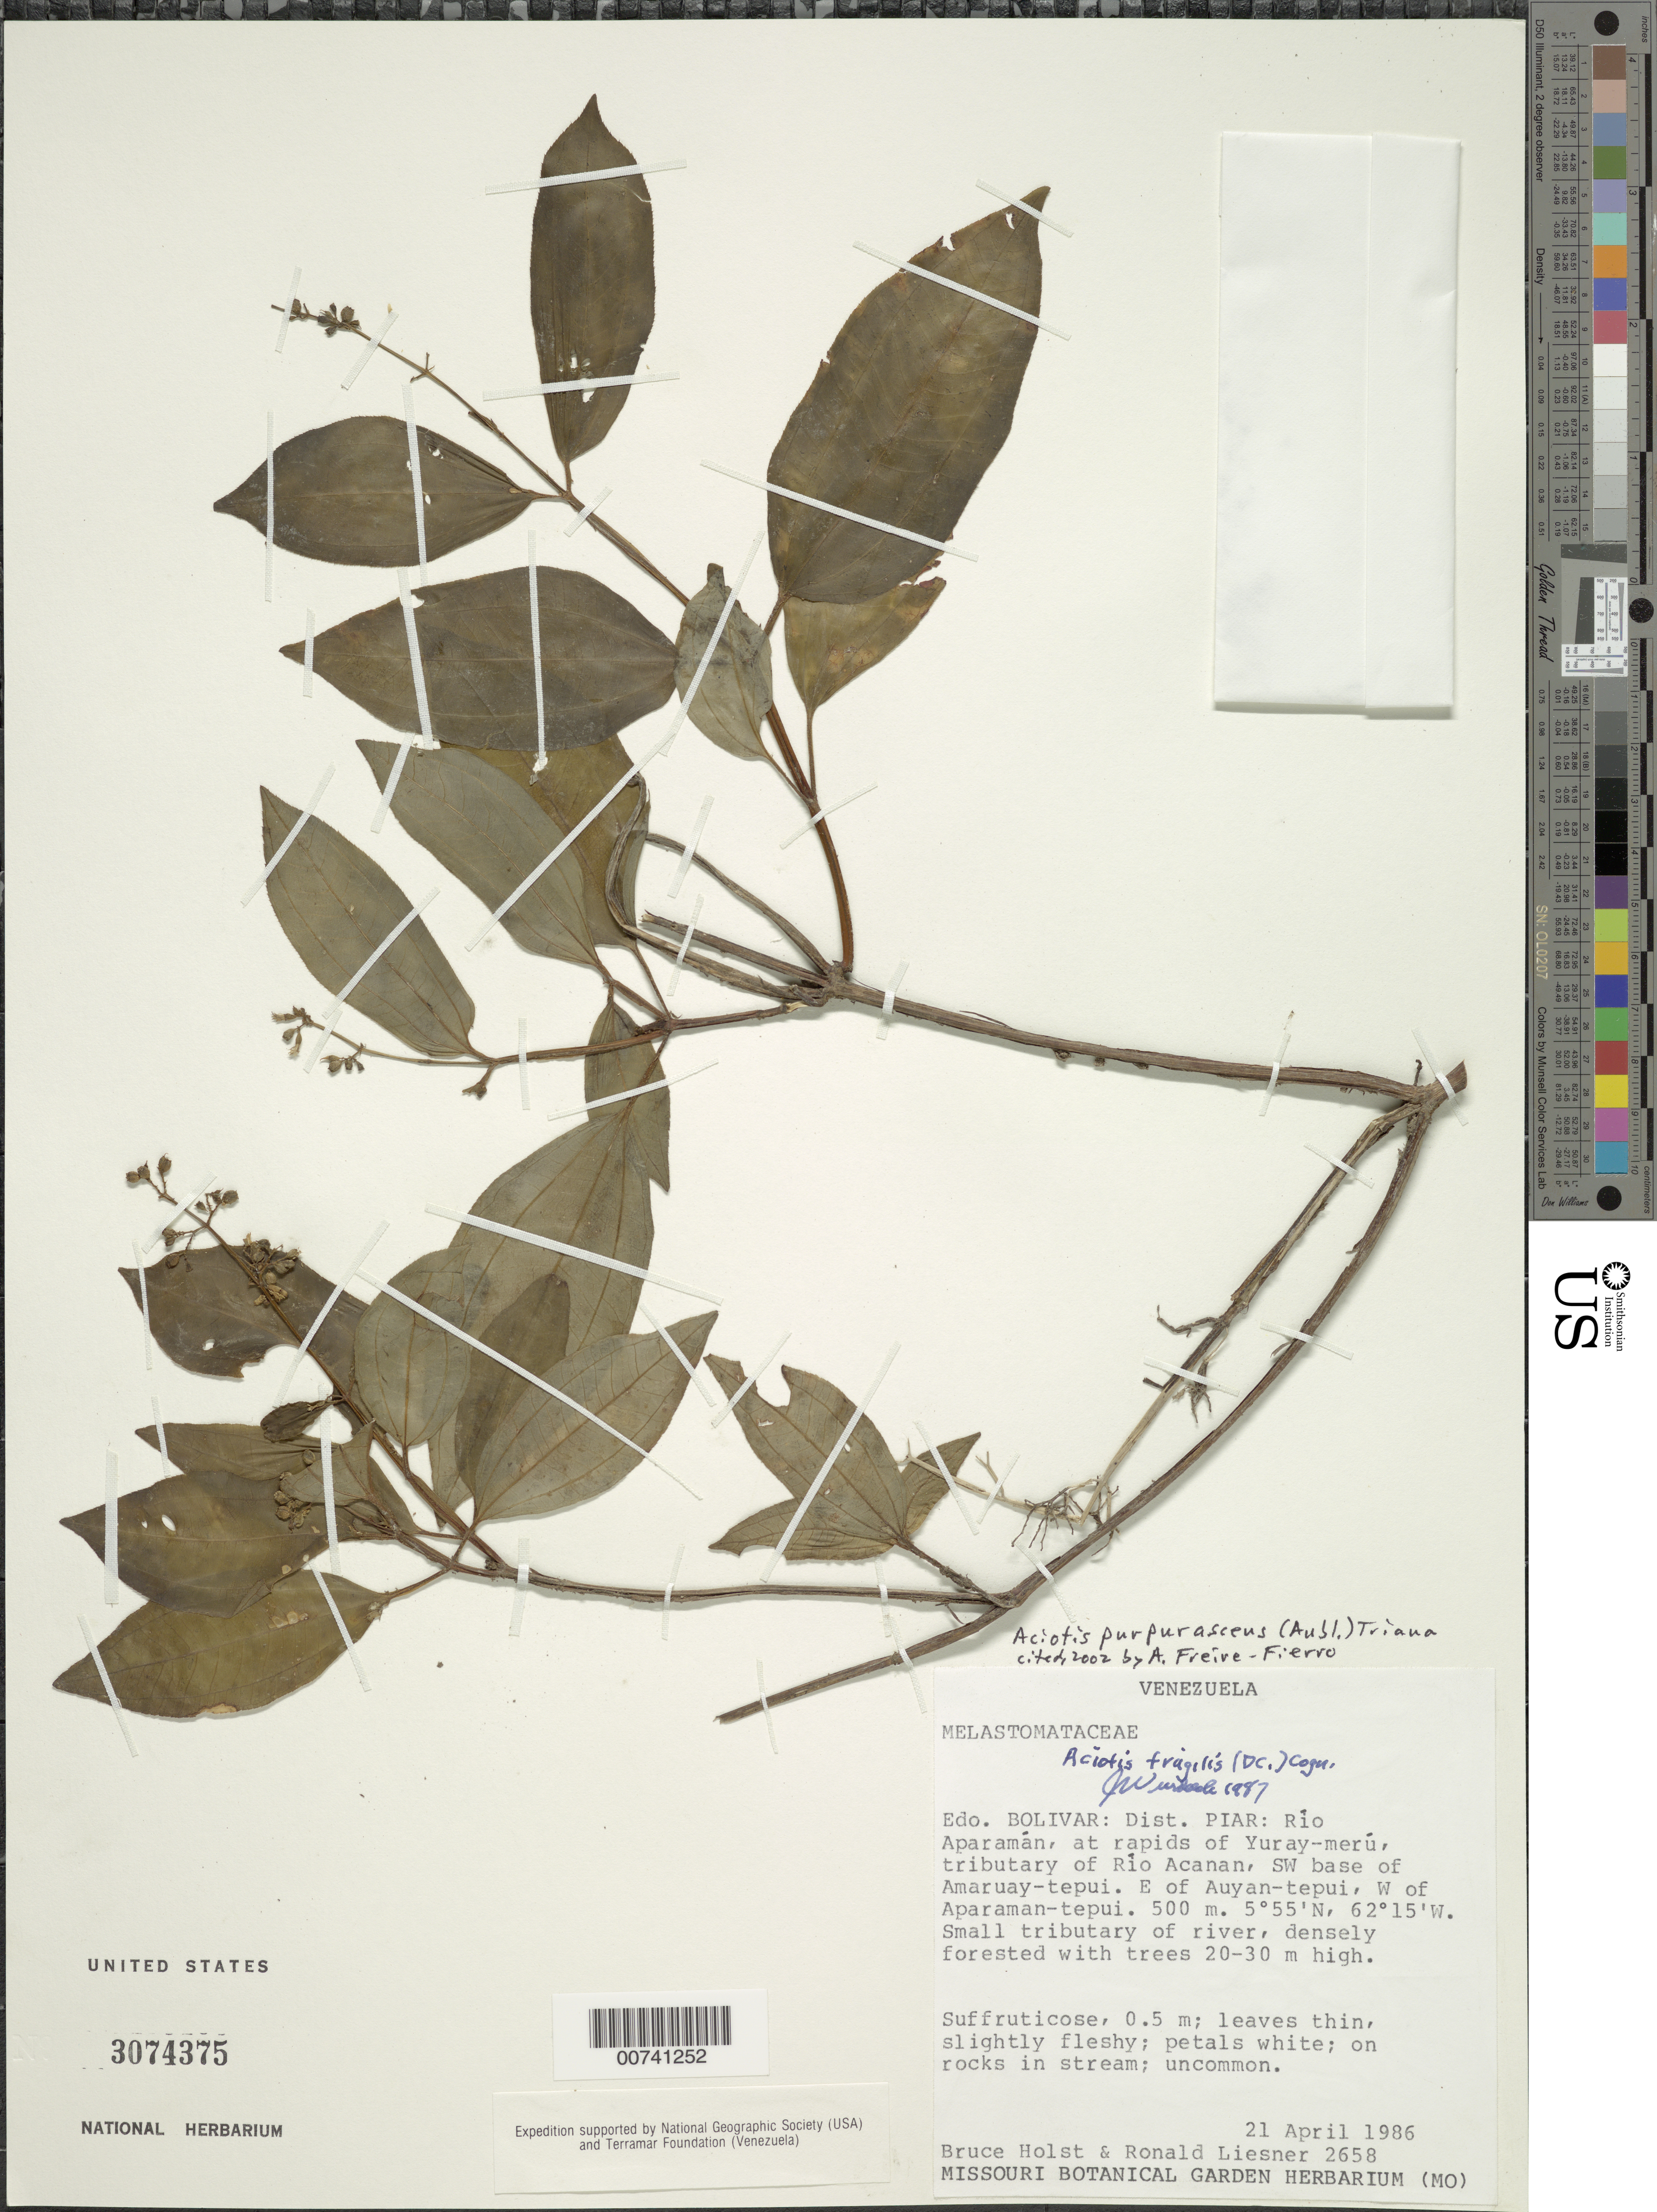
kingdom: Plantae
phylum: Tracheophyta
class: Magnoliopsida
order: Myrtales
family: Melastomataceae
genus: Aciotis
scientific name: Aciotis purpurascens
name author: (Aubl.) Triana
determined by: Freire-Fierro, A.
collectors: B. Holst & R. L. Liesner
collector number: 2658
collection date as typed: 21-Apr-86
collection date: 1986-04-21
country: Venezuela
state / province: Bolívar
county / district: Piar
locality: Río Aparaman, at rapids of Yuray-meru (trib of Río Acanan), SW base of Amaruay-tepuí, E of Auyan-tepuí, W of Aparaman-tepuí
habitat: On rocks in stream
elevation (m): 500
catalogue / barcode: US 3074375